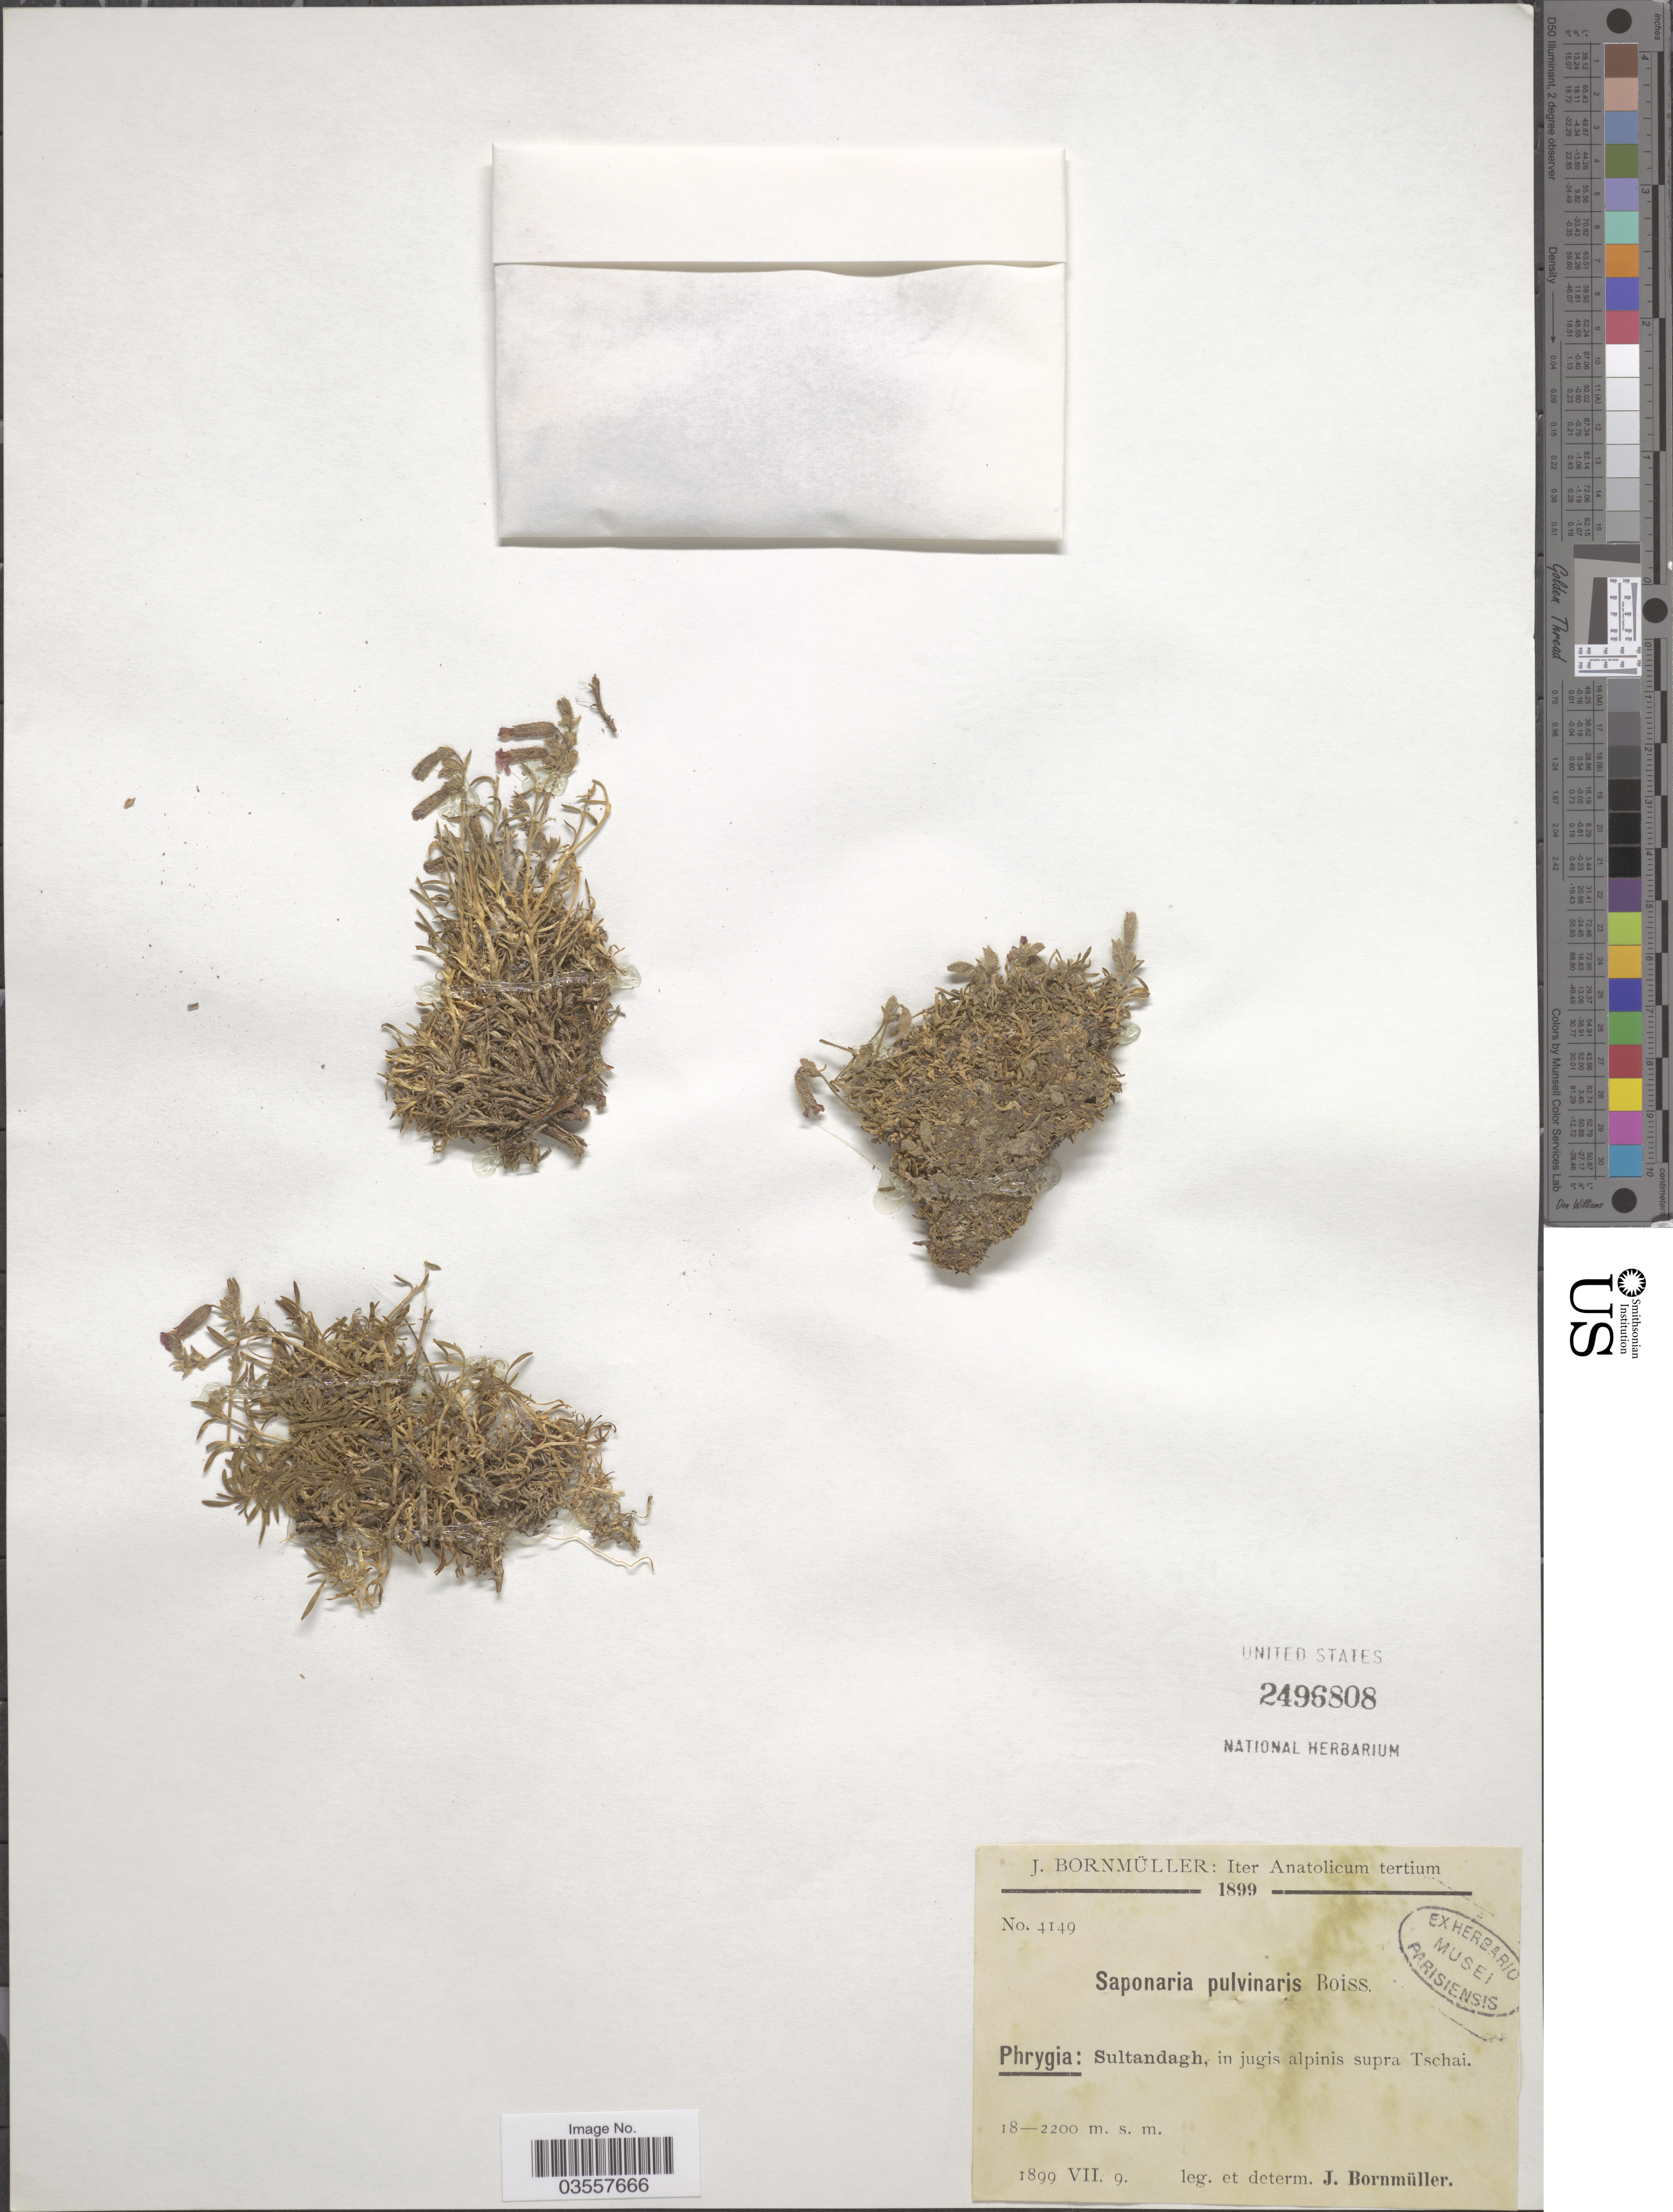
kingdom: Plantae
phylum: Tracheophyta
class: Magnoliopsida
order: Caryophyllales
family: Caryophyllaceae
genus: Saponaria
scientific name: Saponaria pulvinaris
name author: Boiss.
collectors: J. Bornmüller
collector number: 4149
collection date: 1899-07-09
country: Turkey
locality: Phrygia: Sultandagh, in jugis alpinis supra Tschai.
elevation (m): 1800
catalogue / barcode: US 2496808